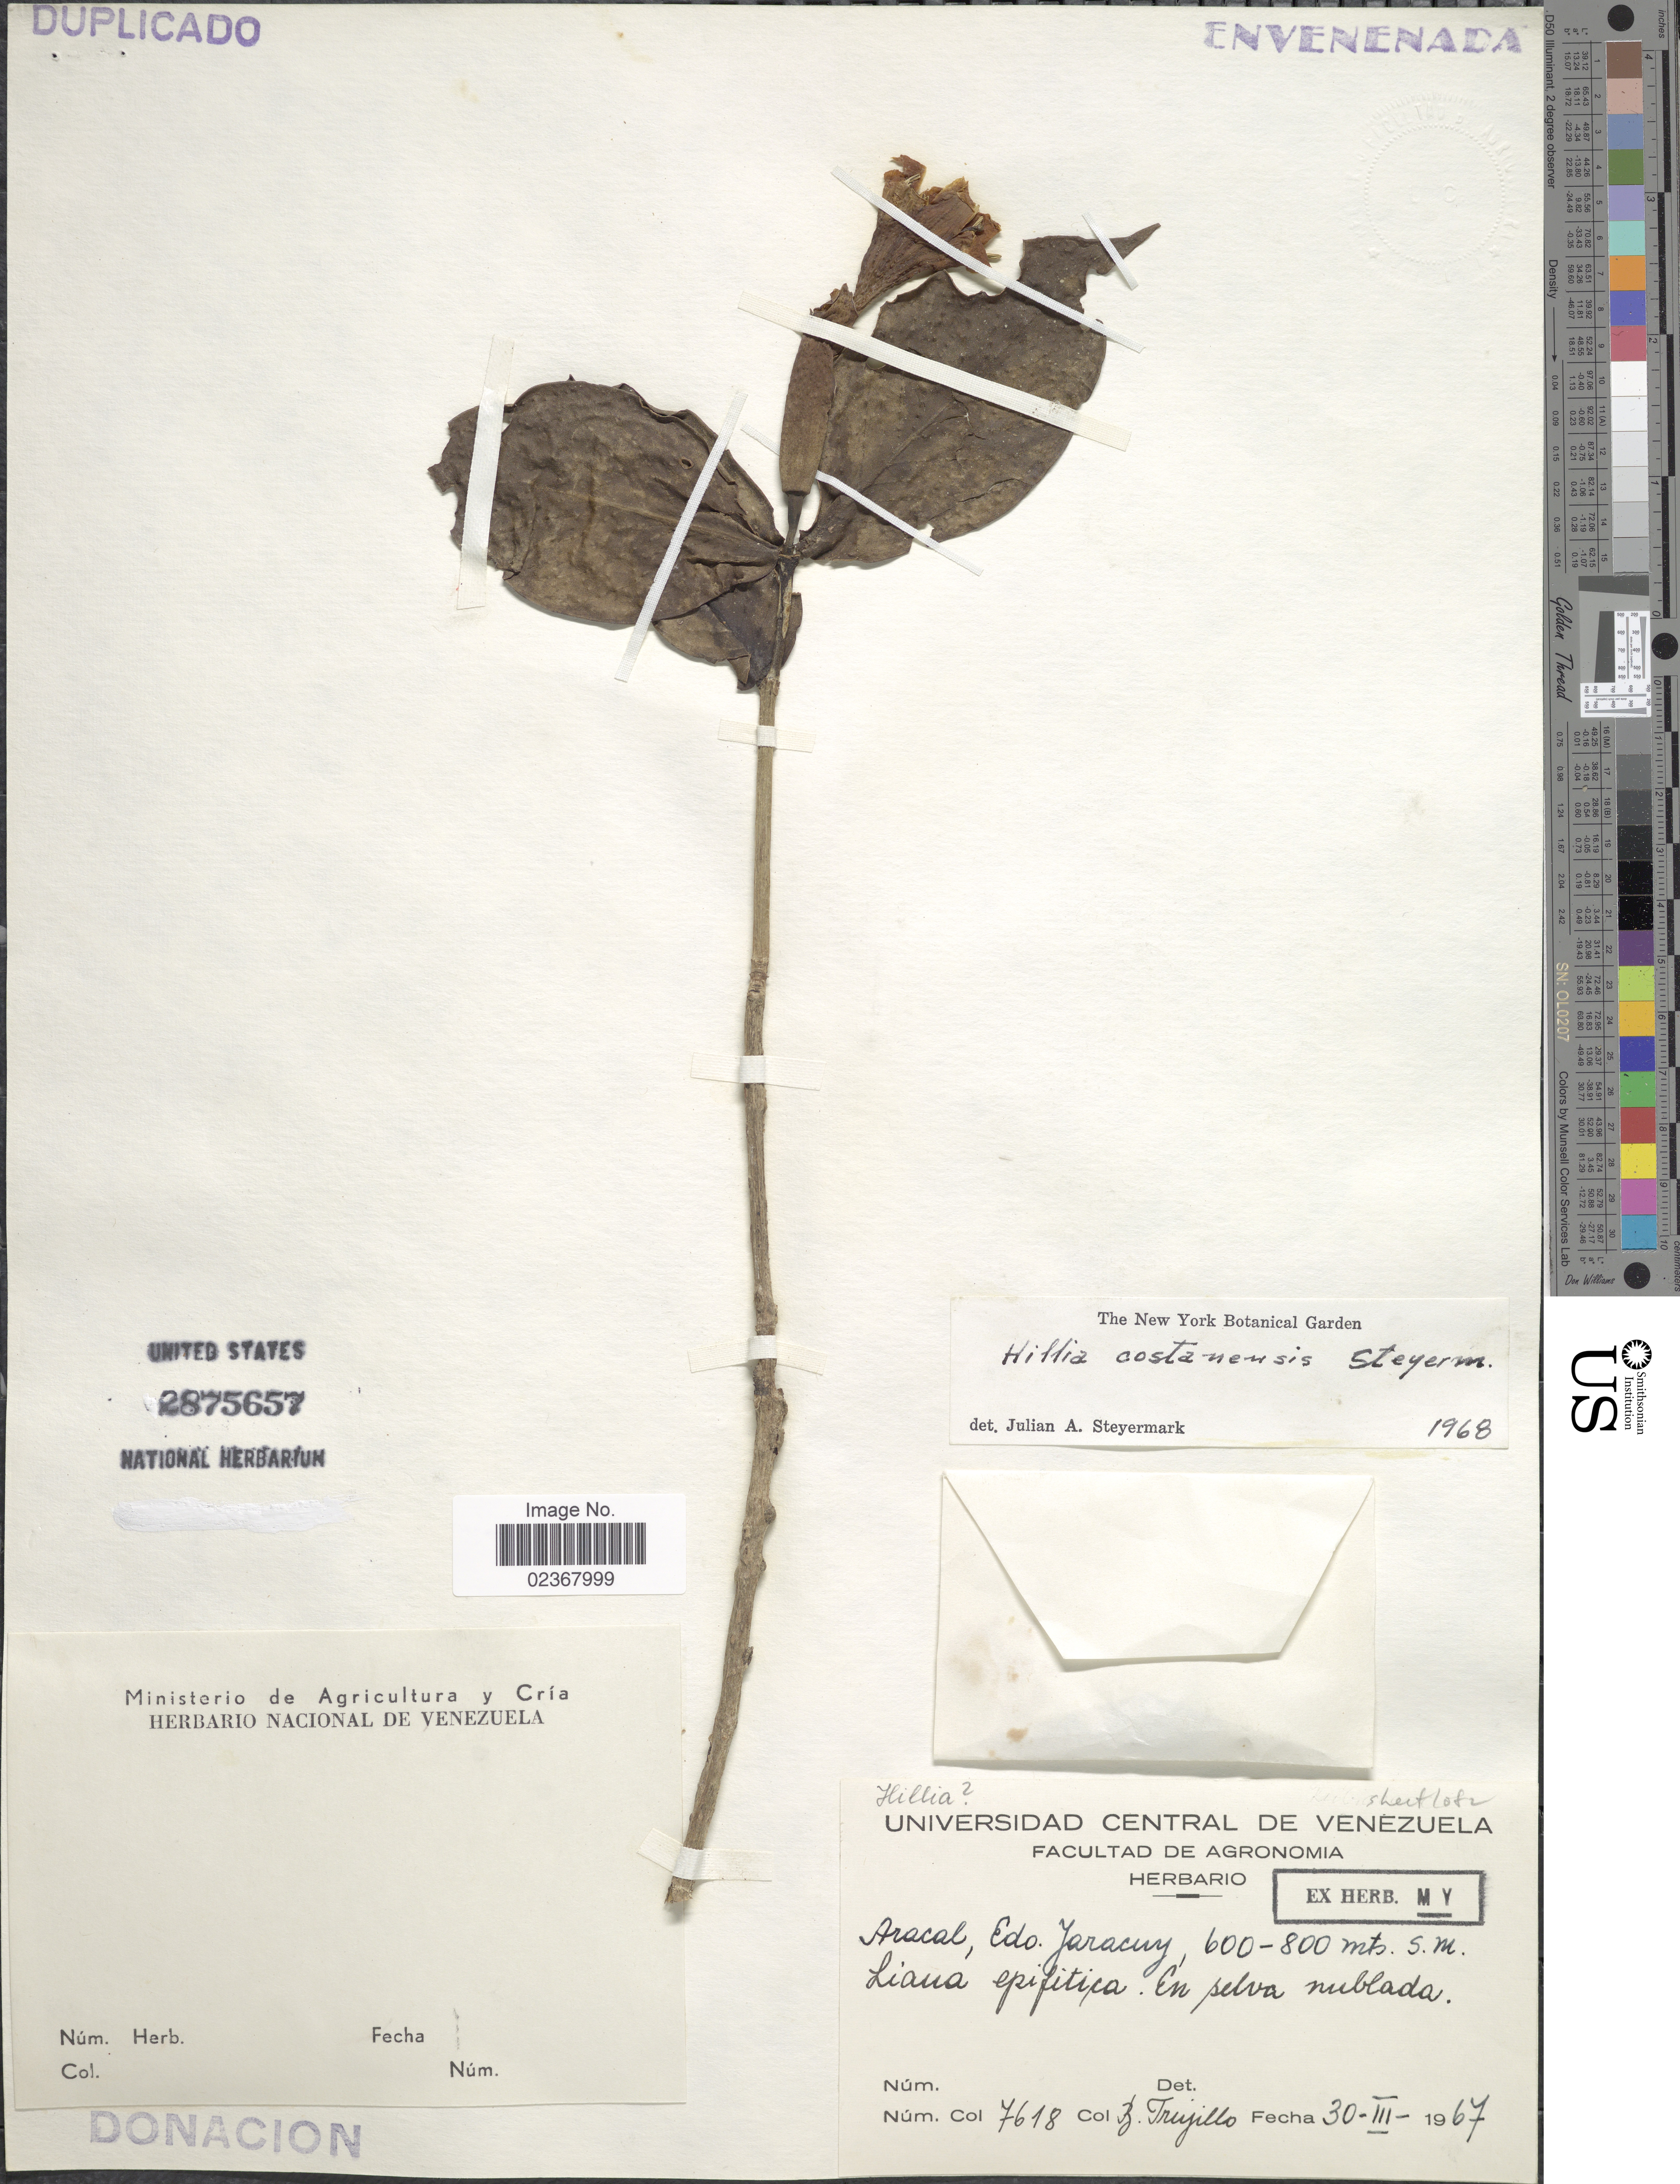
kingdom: Plantae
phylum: Tracheophyta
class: Magnoliopsida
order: Gentianales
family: Rubiaceae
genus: Hillia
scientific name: Hillia costanensis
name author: Steyerm.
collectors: B. Trujillo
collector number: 7618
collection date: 1967-03-30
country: Venezuela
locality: Aracal, Edo. Jaracuy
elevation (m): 600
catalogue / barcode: US 2875657